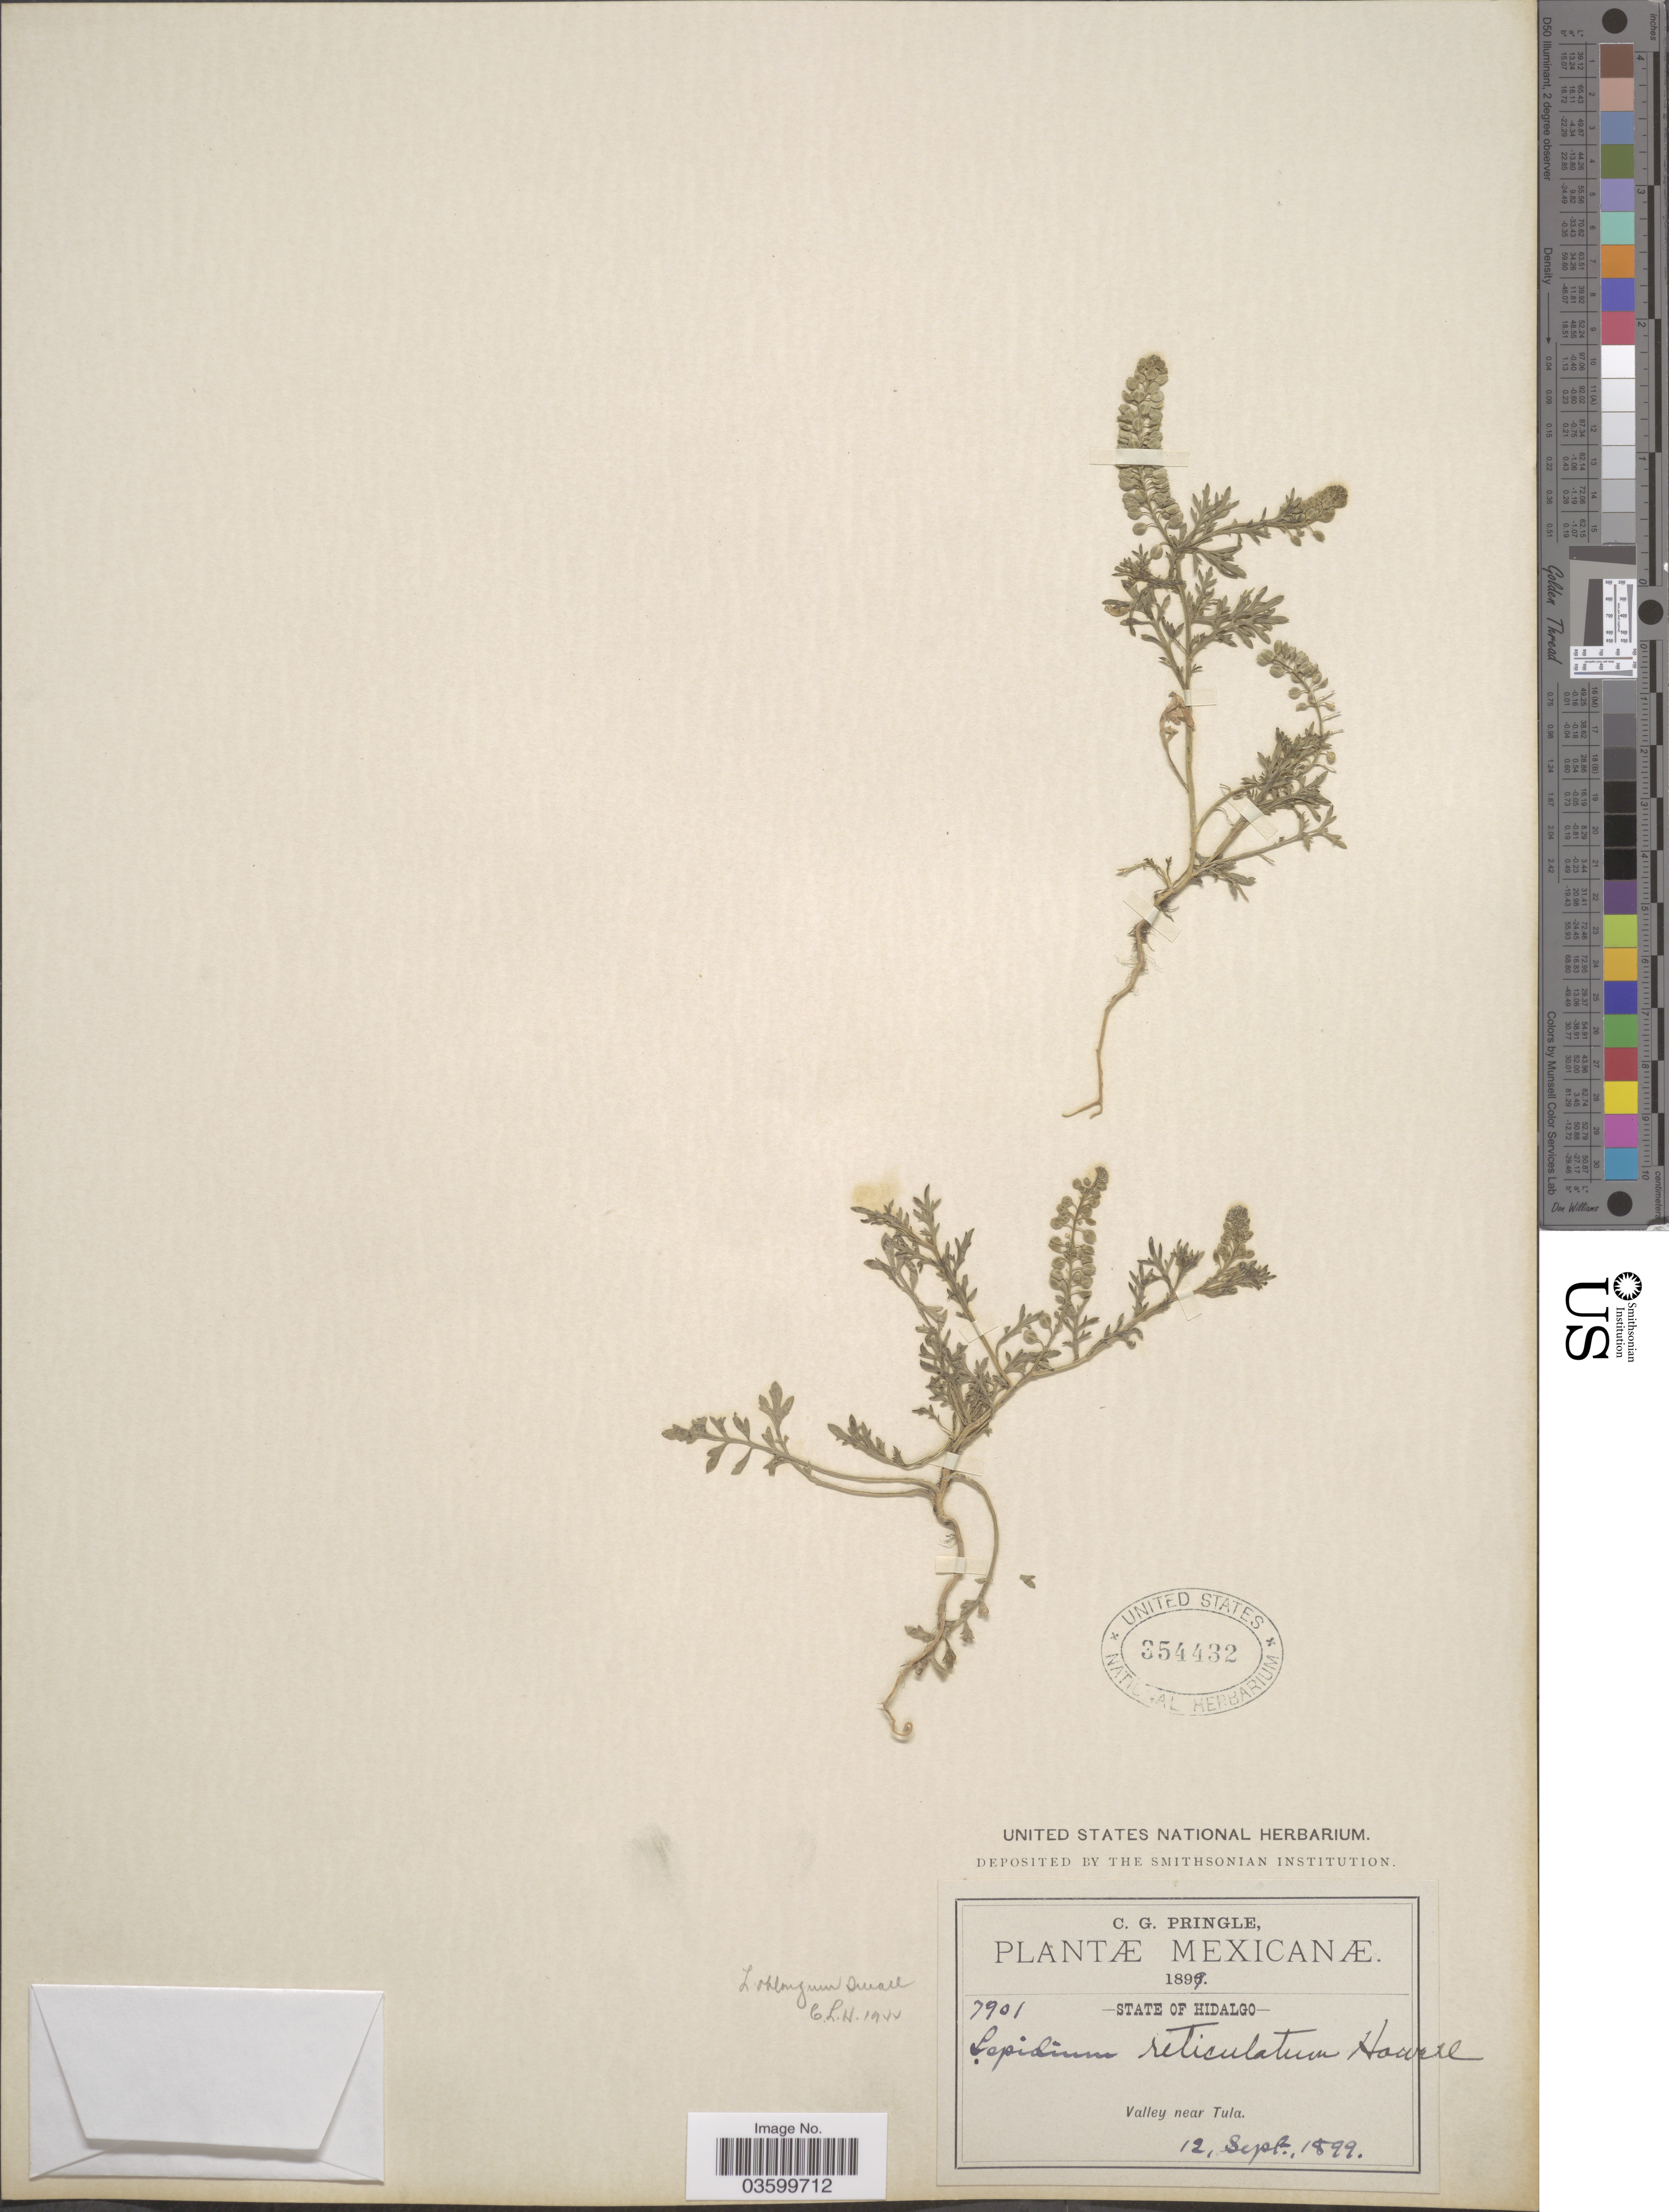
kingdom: Plantae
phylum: Tracheophyta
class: Magnoliopsida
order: Brassicales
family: Brassicaceae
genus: Lepidium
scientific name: Lepidium oblongum var. oblongum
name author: Small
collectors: C. G. Pringle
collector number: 7901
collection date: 1899-09-12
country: Mexico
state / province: Hidalgo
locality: Valley near Tula.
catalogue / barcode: US 354432